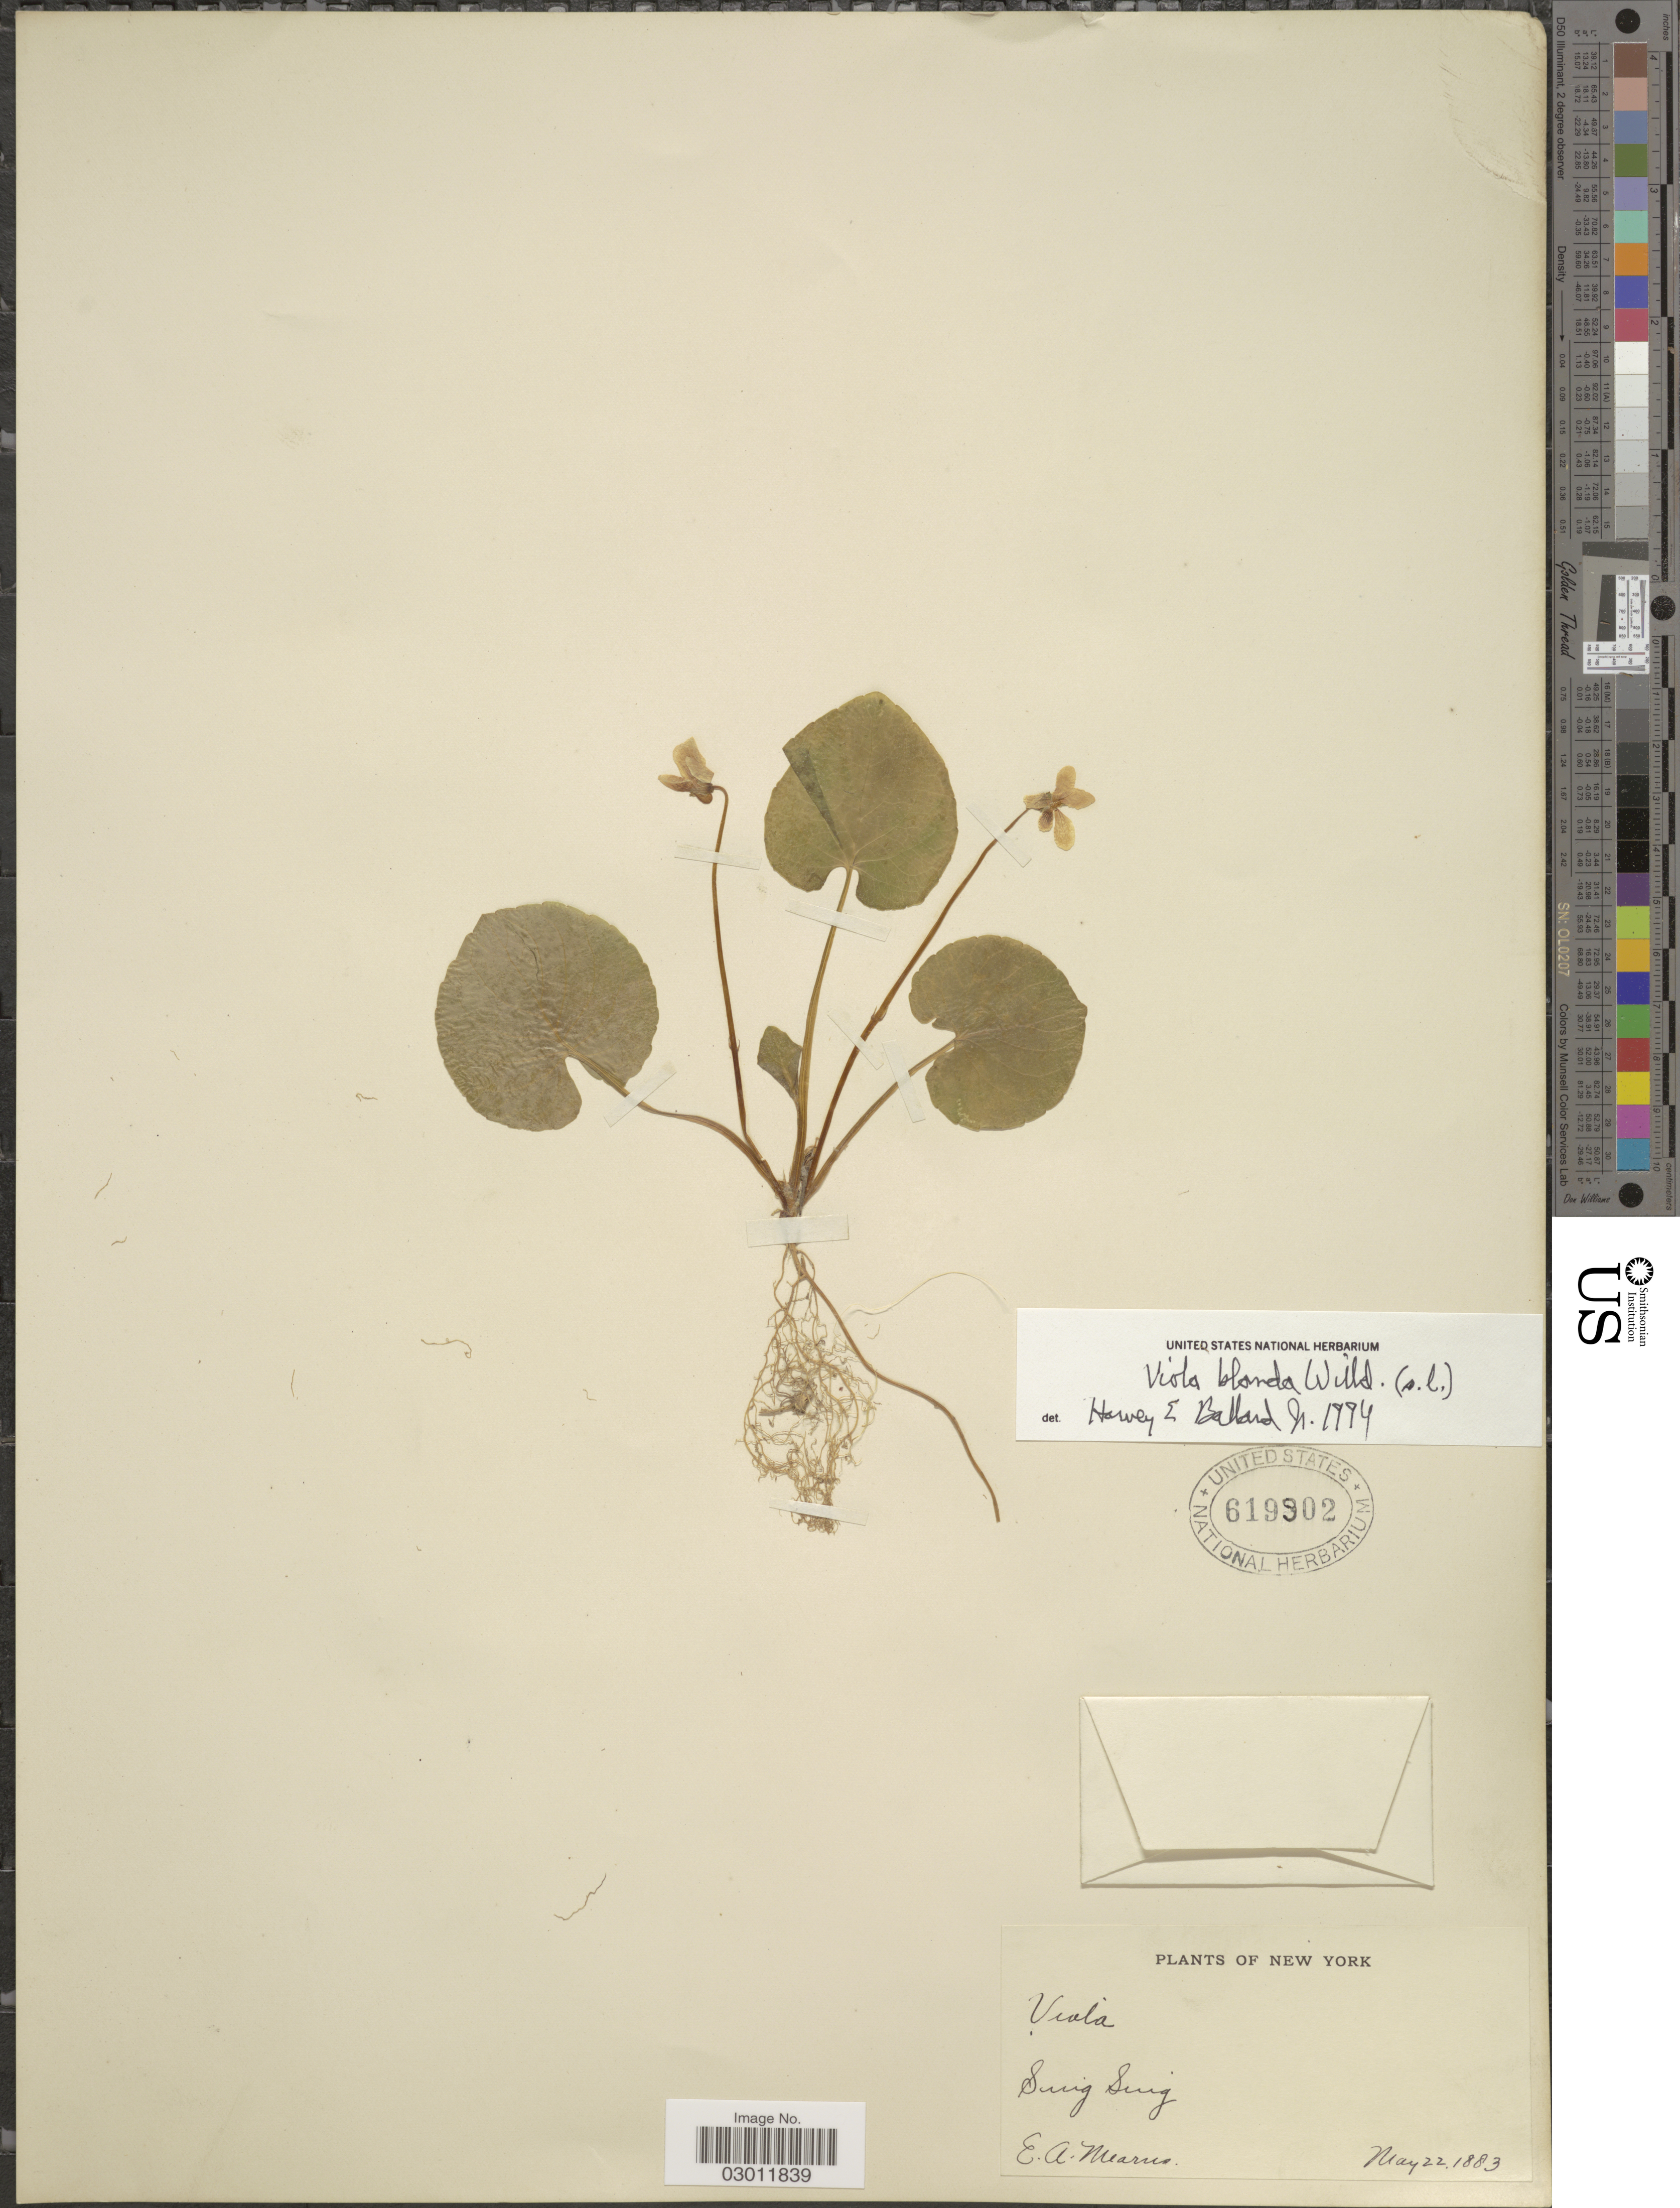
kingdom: Plantae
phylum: Tracheophyta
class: Magnoliopsida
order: Malpighiales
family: Violaceae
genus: Viola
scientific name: Viola blanda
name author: Willd.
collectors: E. A. Mearns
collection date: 1883-05-22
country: United States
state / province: New York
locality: Sing Sing.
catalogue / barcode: US 619802